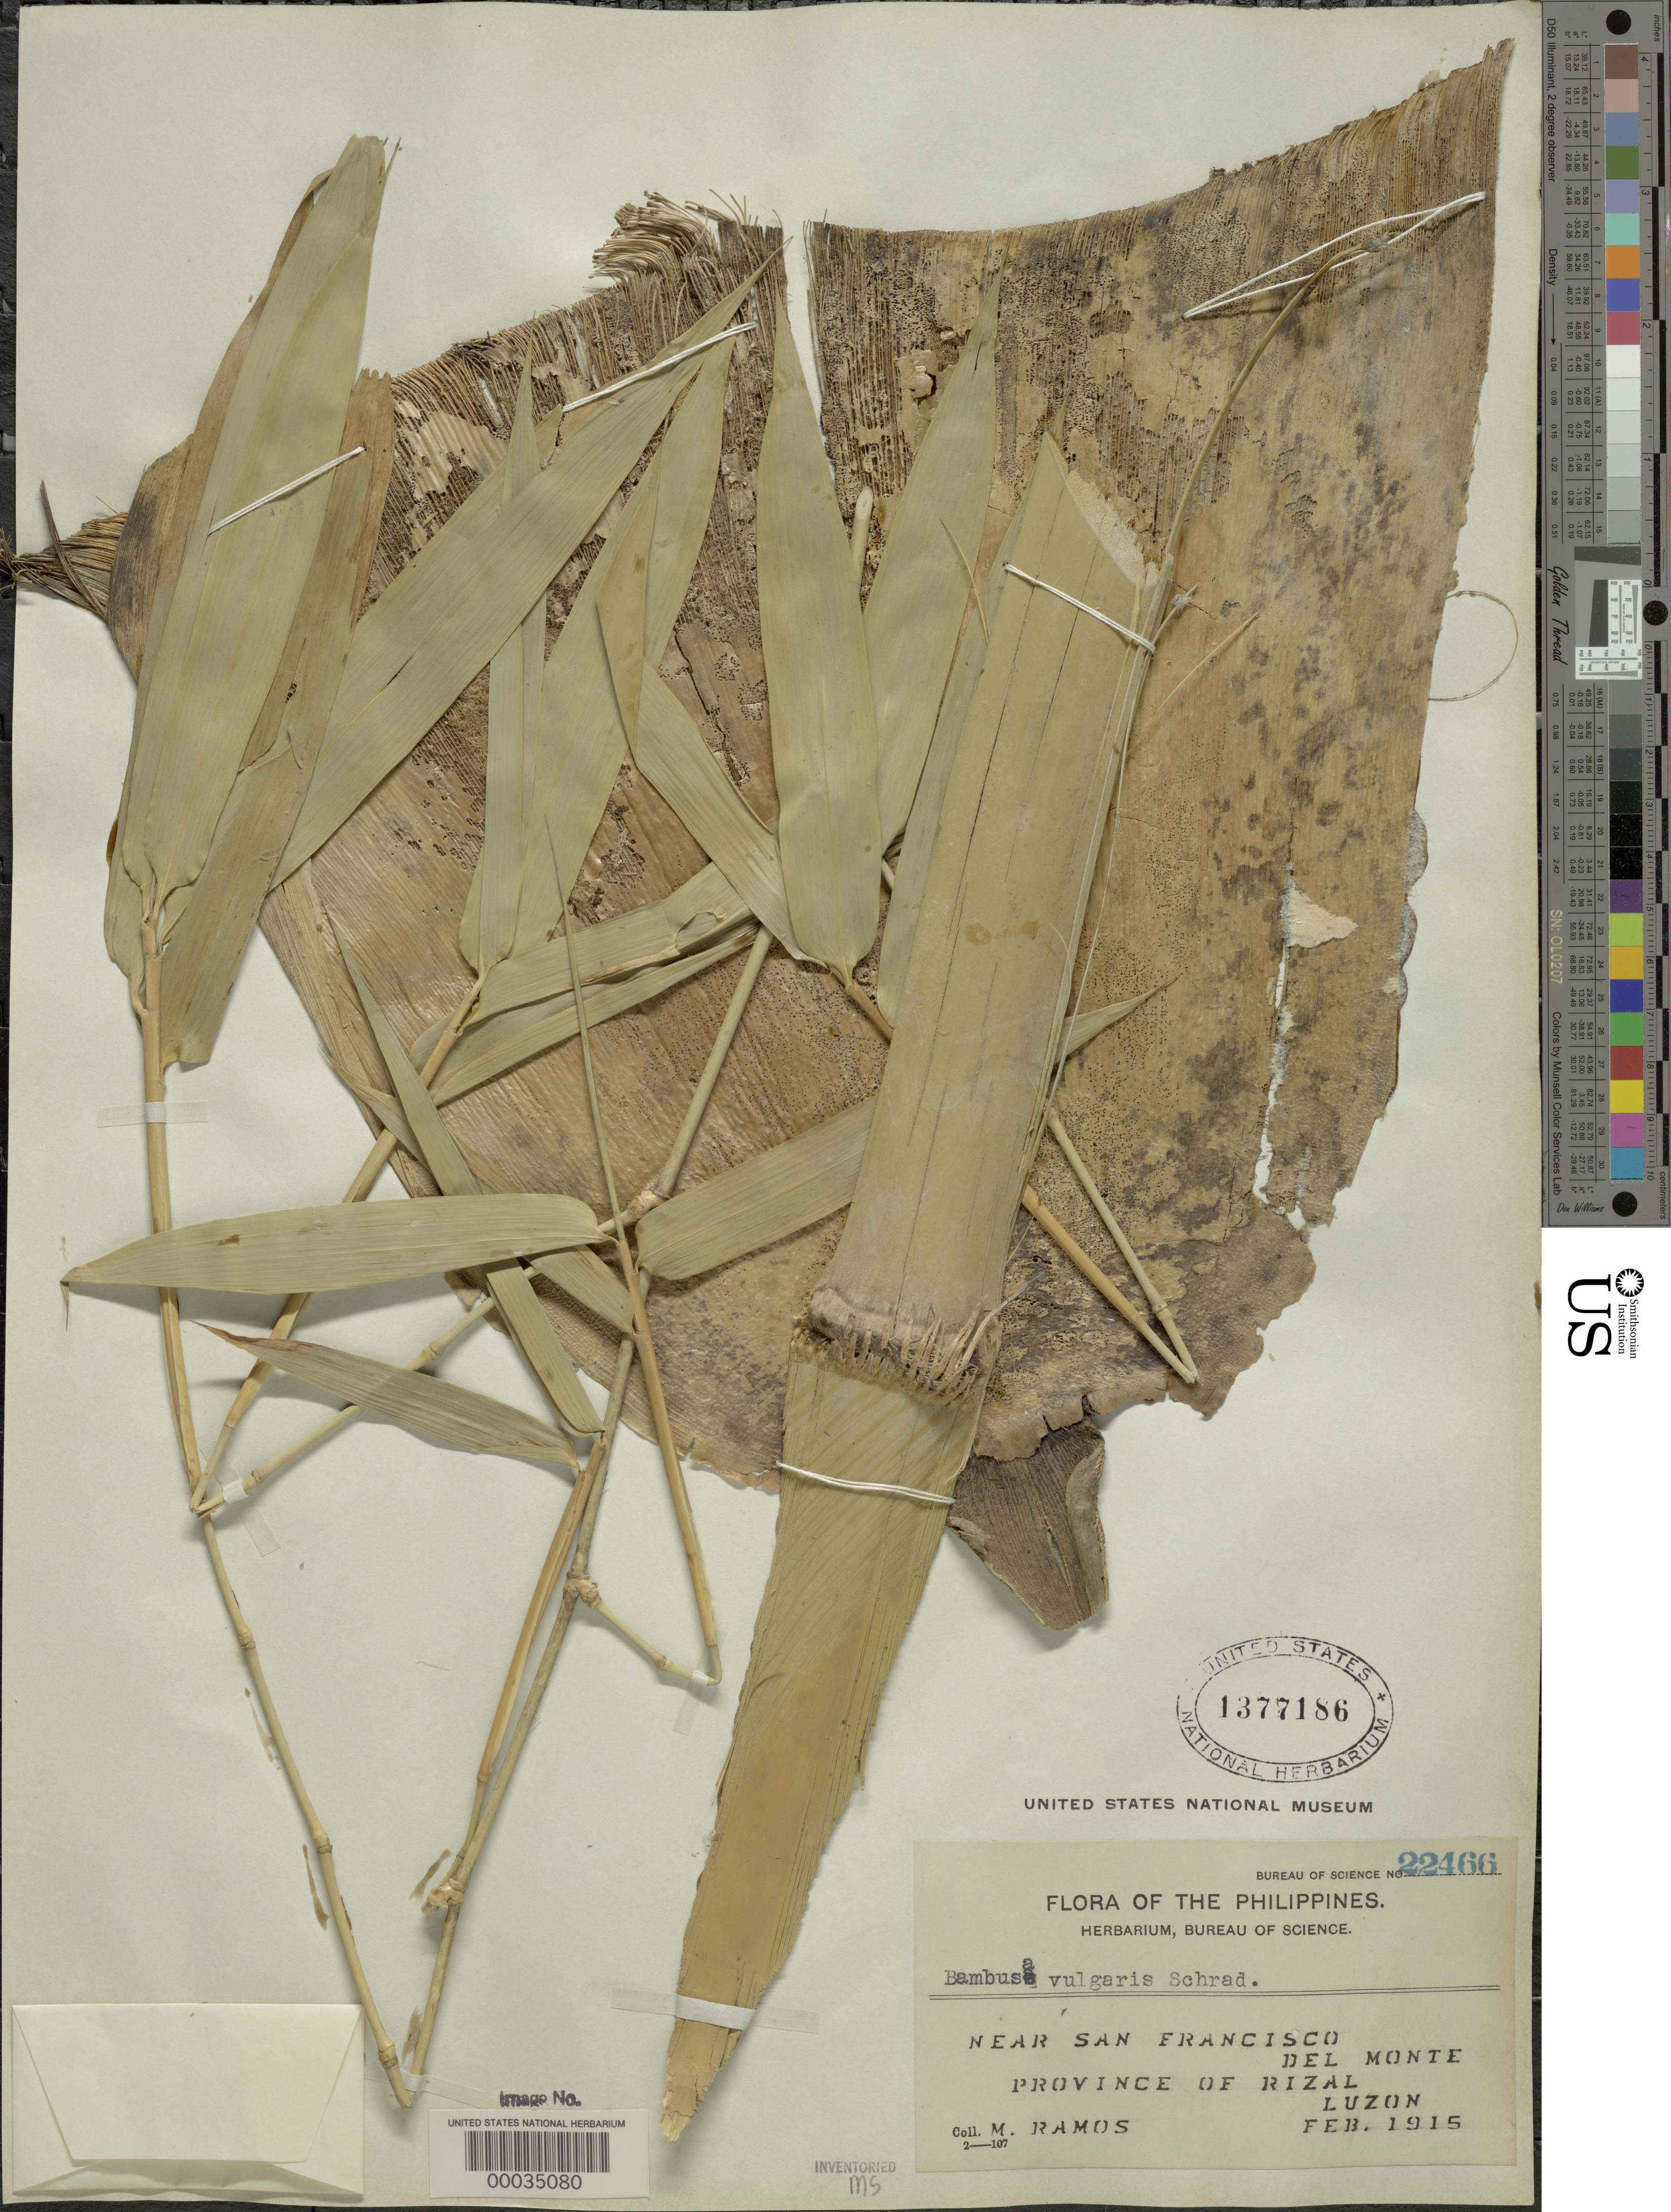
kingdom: Plantae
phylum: Tracheophyta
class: Liliopsida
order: Poales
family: Poaceae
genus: Bambusa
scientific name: Bambusa vulgaris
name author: Schrad. ex J.C. Wendl.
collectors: M. Ramos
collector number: Bur. Sci. 22466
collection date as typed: Feb 1915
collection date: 1915-02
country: Philippines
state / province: National Capital Region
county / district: Quezon City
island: Luzon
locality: San francisco del monte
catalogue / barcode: US 1377186